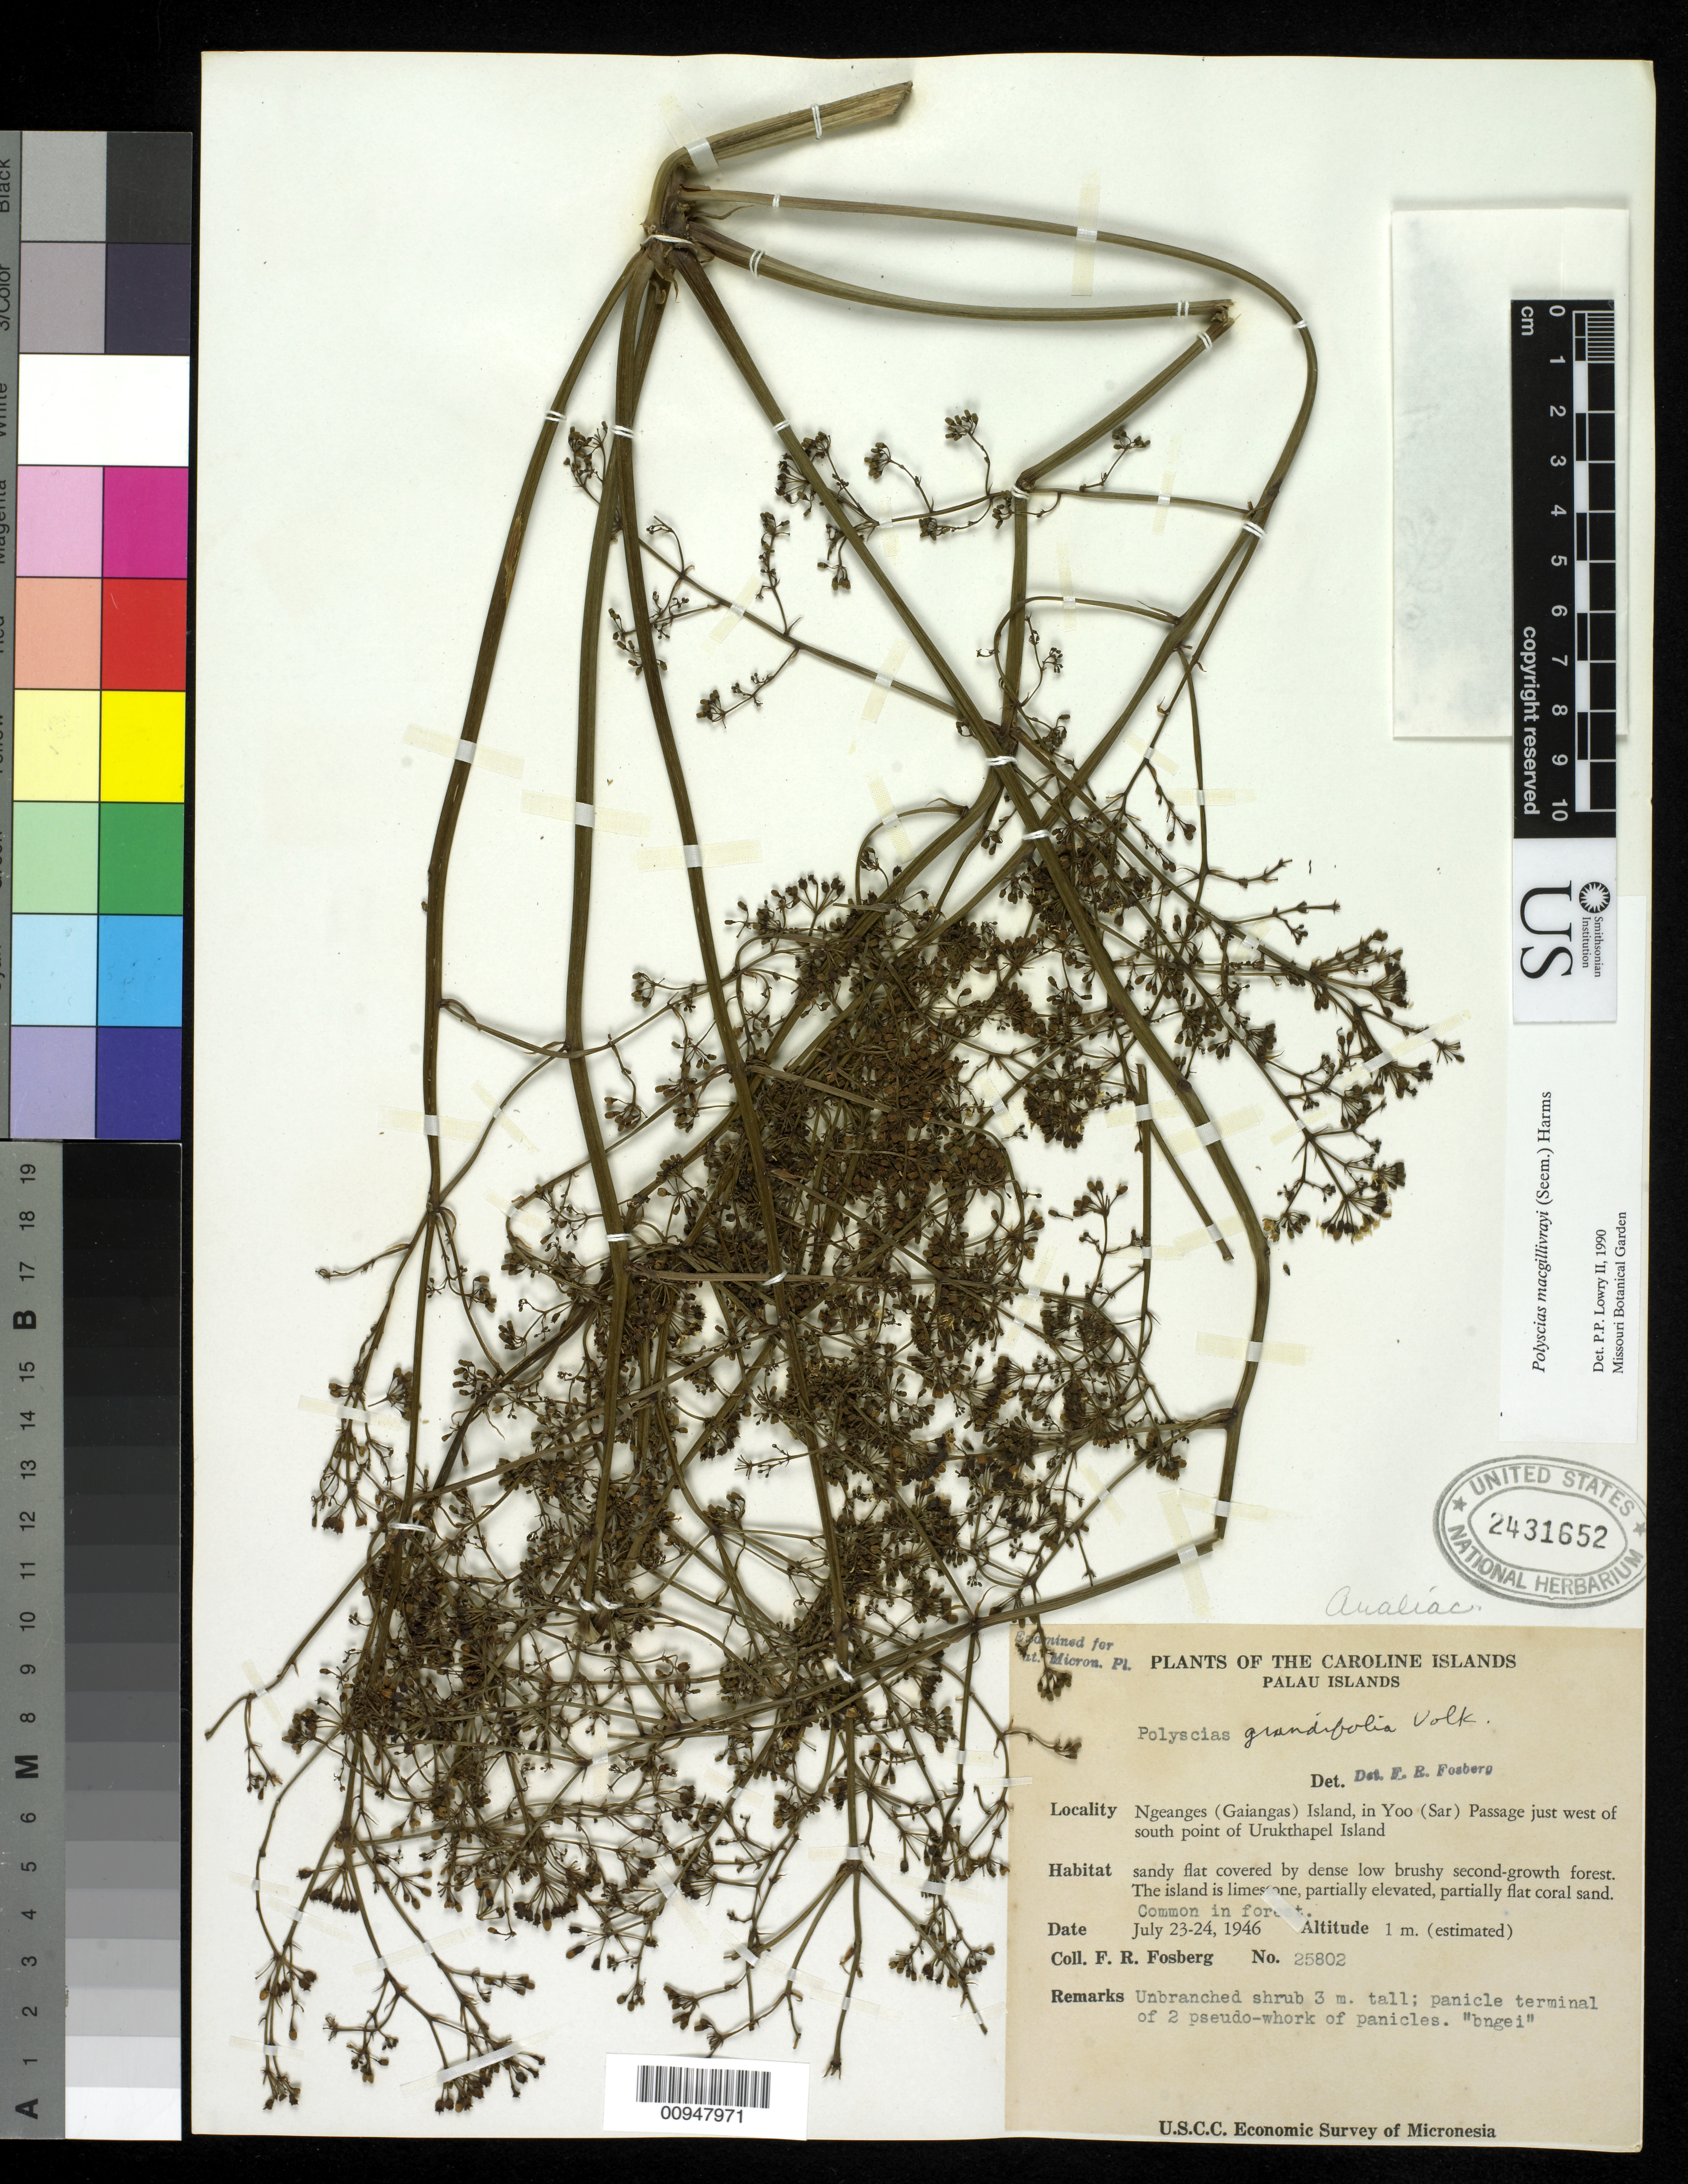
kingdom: Plantae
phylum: Tracheophyta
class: Magnoliopsida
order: Apiales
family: Araliaceae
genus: Polyscias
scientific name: Polyscias macgillivrayi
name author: Harms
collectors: F. R. Fosberg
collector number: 25802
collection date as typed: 23 Jul 1946 to 24 Jul 1946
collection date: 1946-07-23/1946-07-24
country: Palau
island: Ngeanges (Gaiangas)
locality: In Yoo (Sar) Passage just west of south point of Urukthapel Island (Also known as Gaiangas I.)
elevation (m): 1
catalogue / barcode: US 2431652